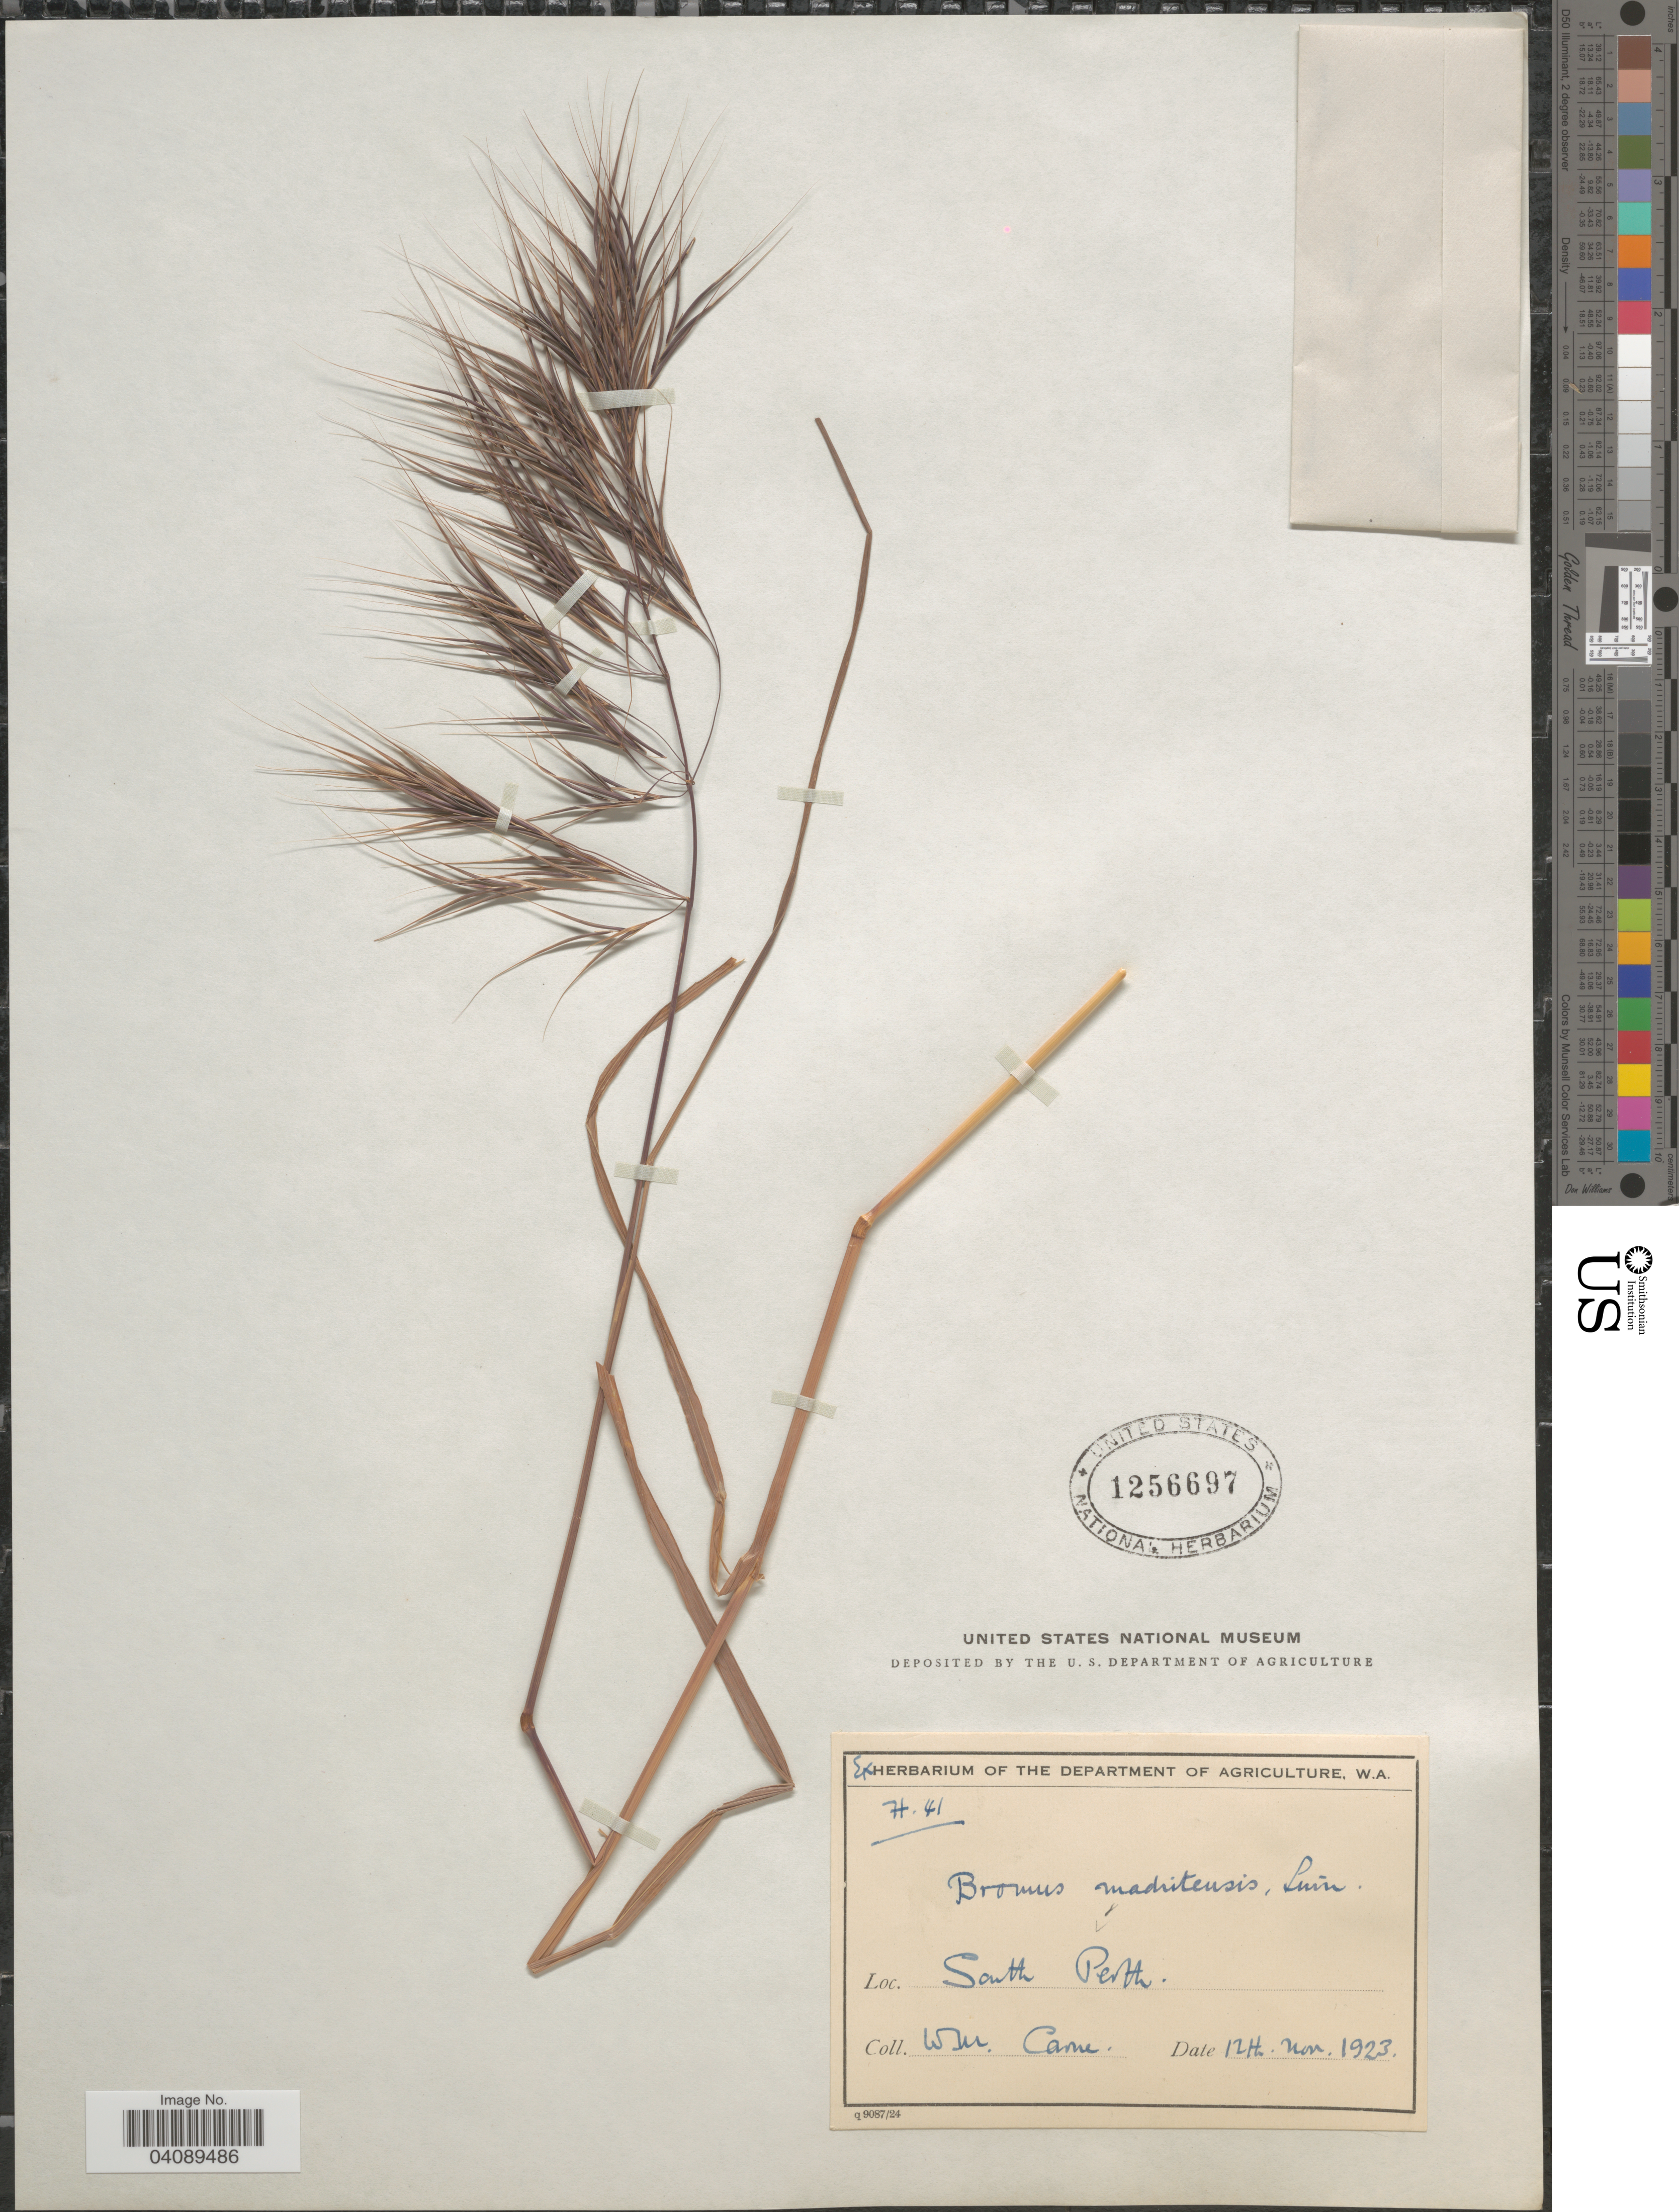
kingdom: Plantae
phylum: Tracheophyta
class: Liliopsida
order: Poales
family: Poaceae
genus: Bromus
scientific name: Bromus madritensis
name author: L.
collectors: W. Carne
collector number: H41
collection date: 1923-11-12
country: Australia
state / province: Western Australia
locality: South Perth.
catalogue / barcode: US 1256697